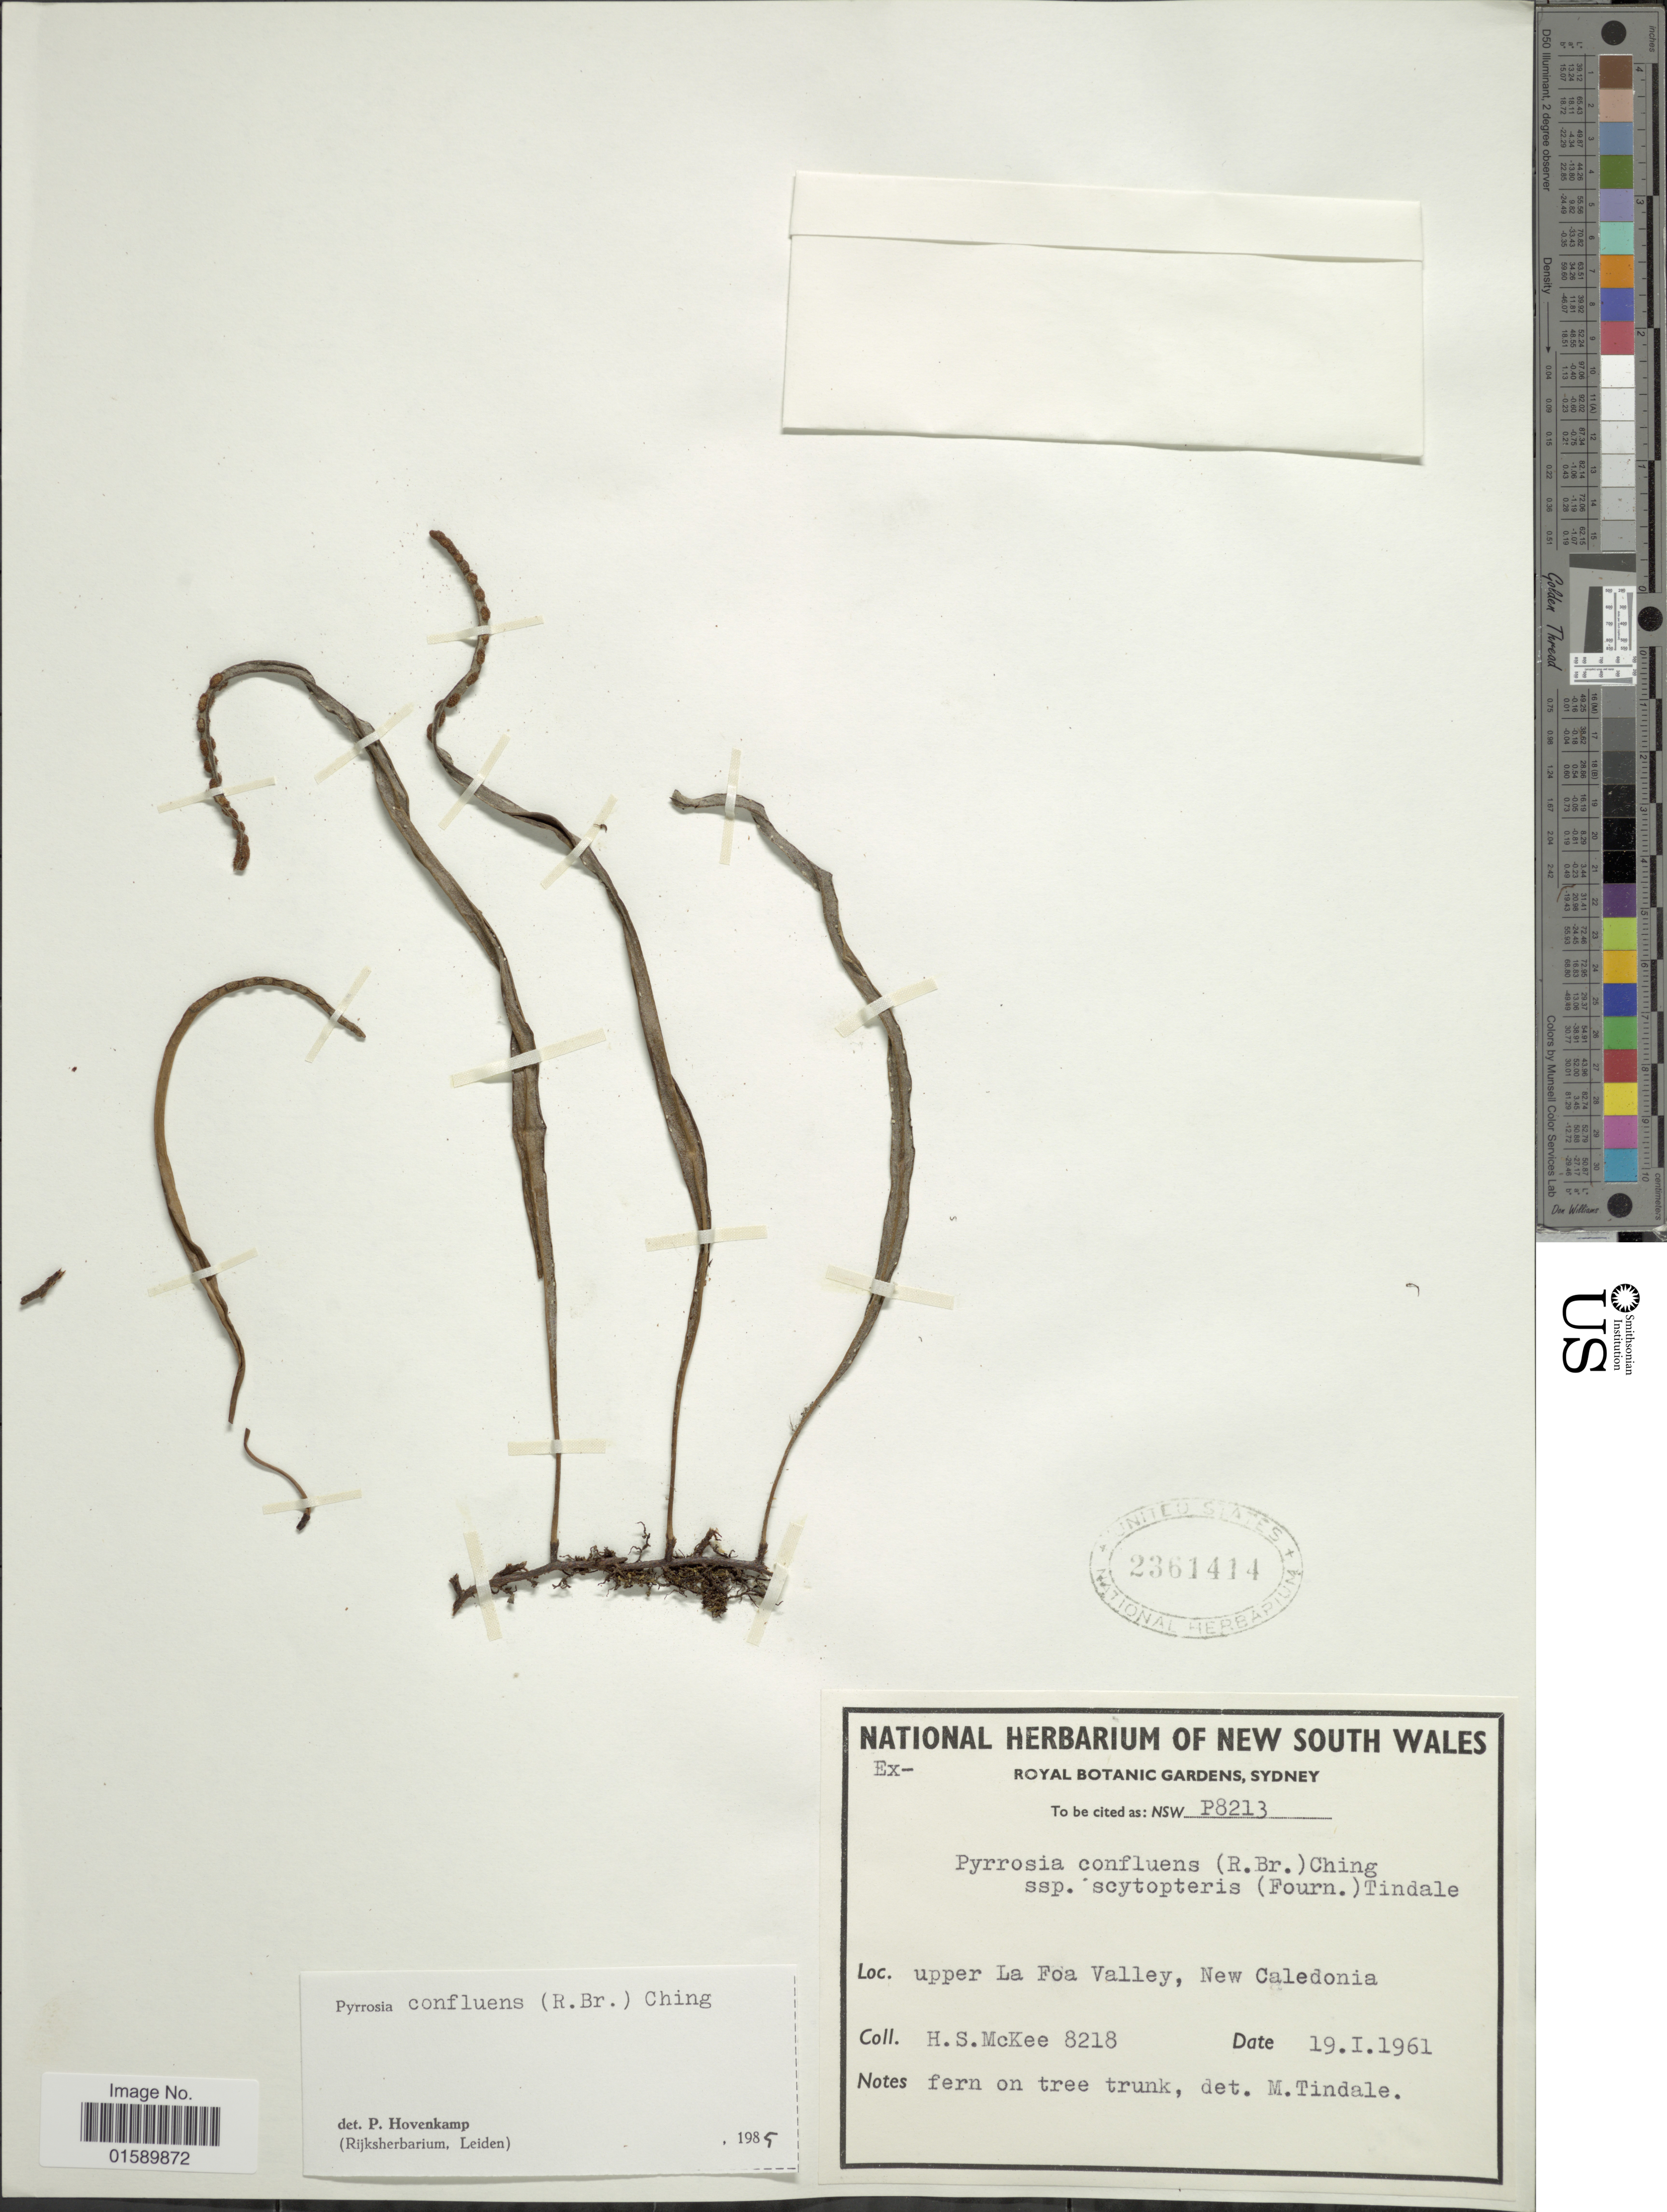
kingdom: Plantae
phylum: Tracheophyta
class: Polypodiopsida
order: Polypodiales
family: Polypodiaceae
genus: Pyrrosia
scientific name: Pyrrosia confluens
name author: (R. Br.) Ching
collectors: H. S. McKee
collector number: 8218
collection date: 1961-01-19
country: New Caledonia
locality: Upper La Foa Valley, New Caledonie.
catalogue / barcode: US 2361414